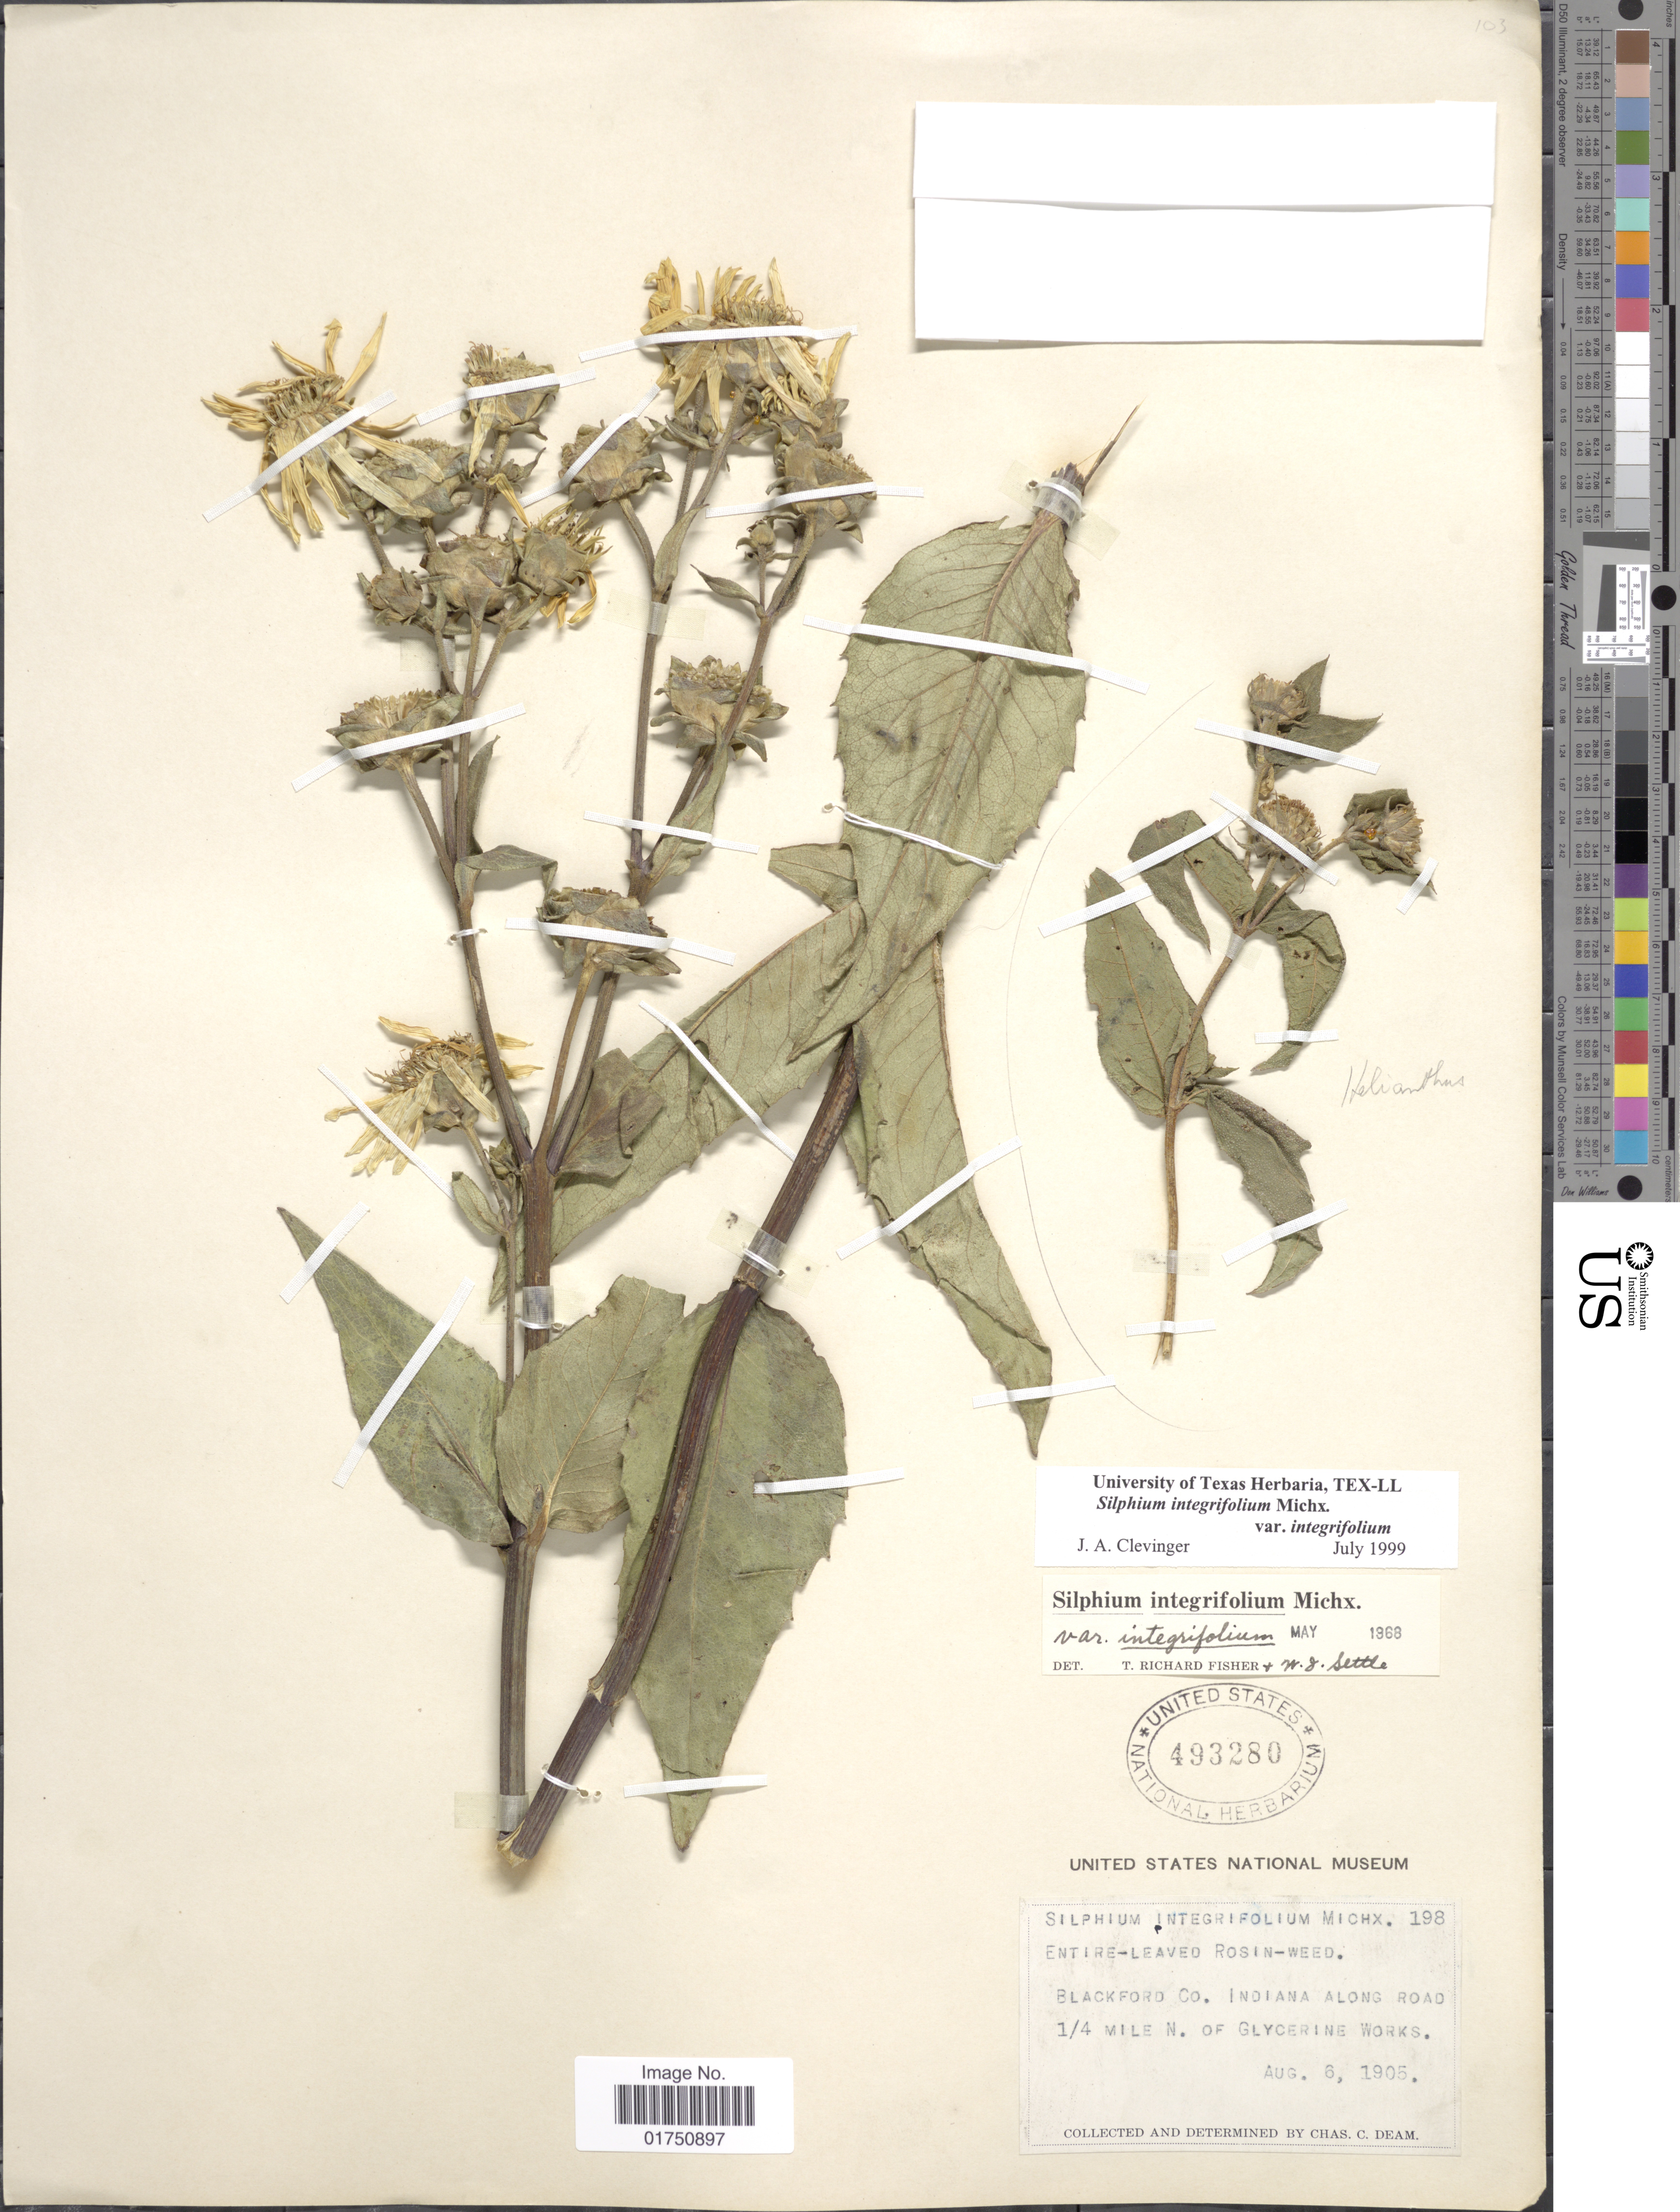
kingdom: Plantae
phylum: Tracheophyta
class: Magnoliopsida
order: Asterales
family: Asteraceae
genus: Silphium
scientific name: Silphium integrifolium var. integrifolium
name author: Michx.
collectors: C. C. Deam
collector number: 198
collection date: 1905-08-06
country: United States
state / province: Indiana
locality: Blackford Co. Indiana along road 1/4 mile N. of Glycerine Works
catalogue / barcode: US 493280